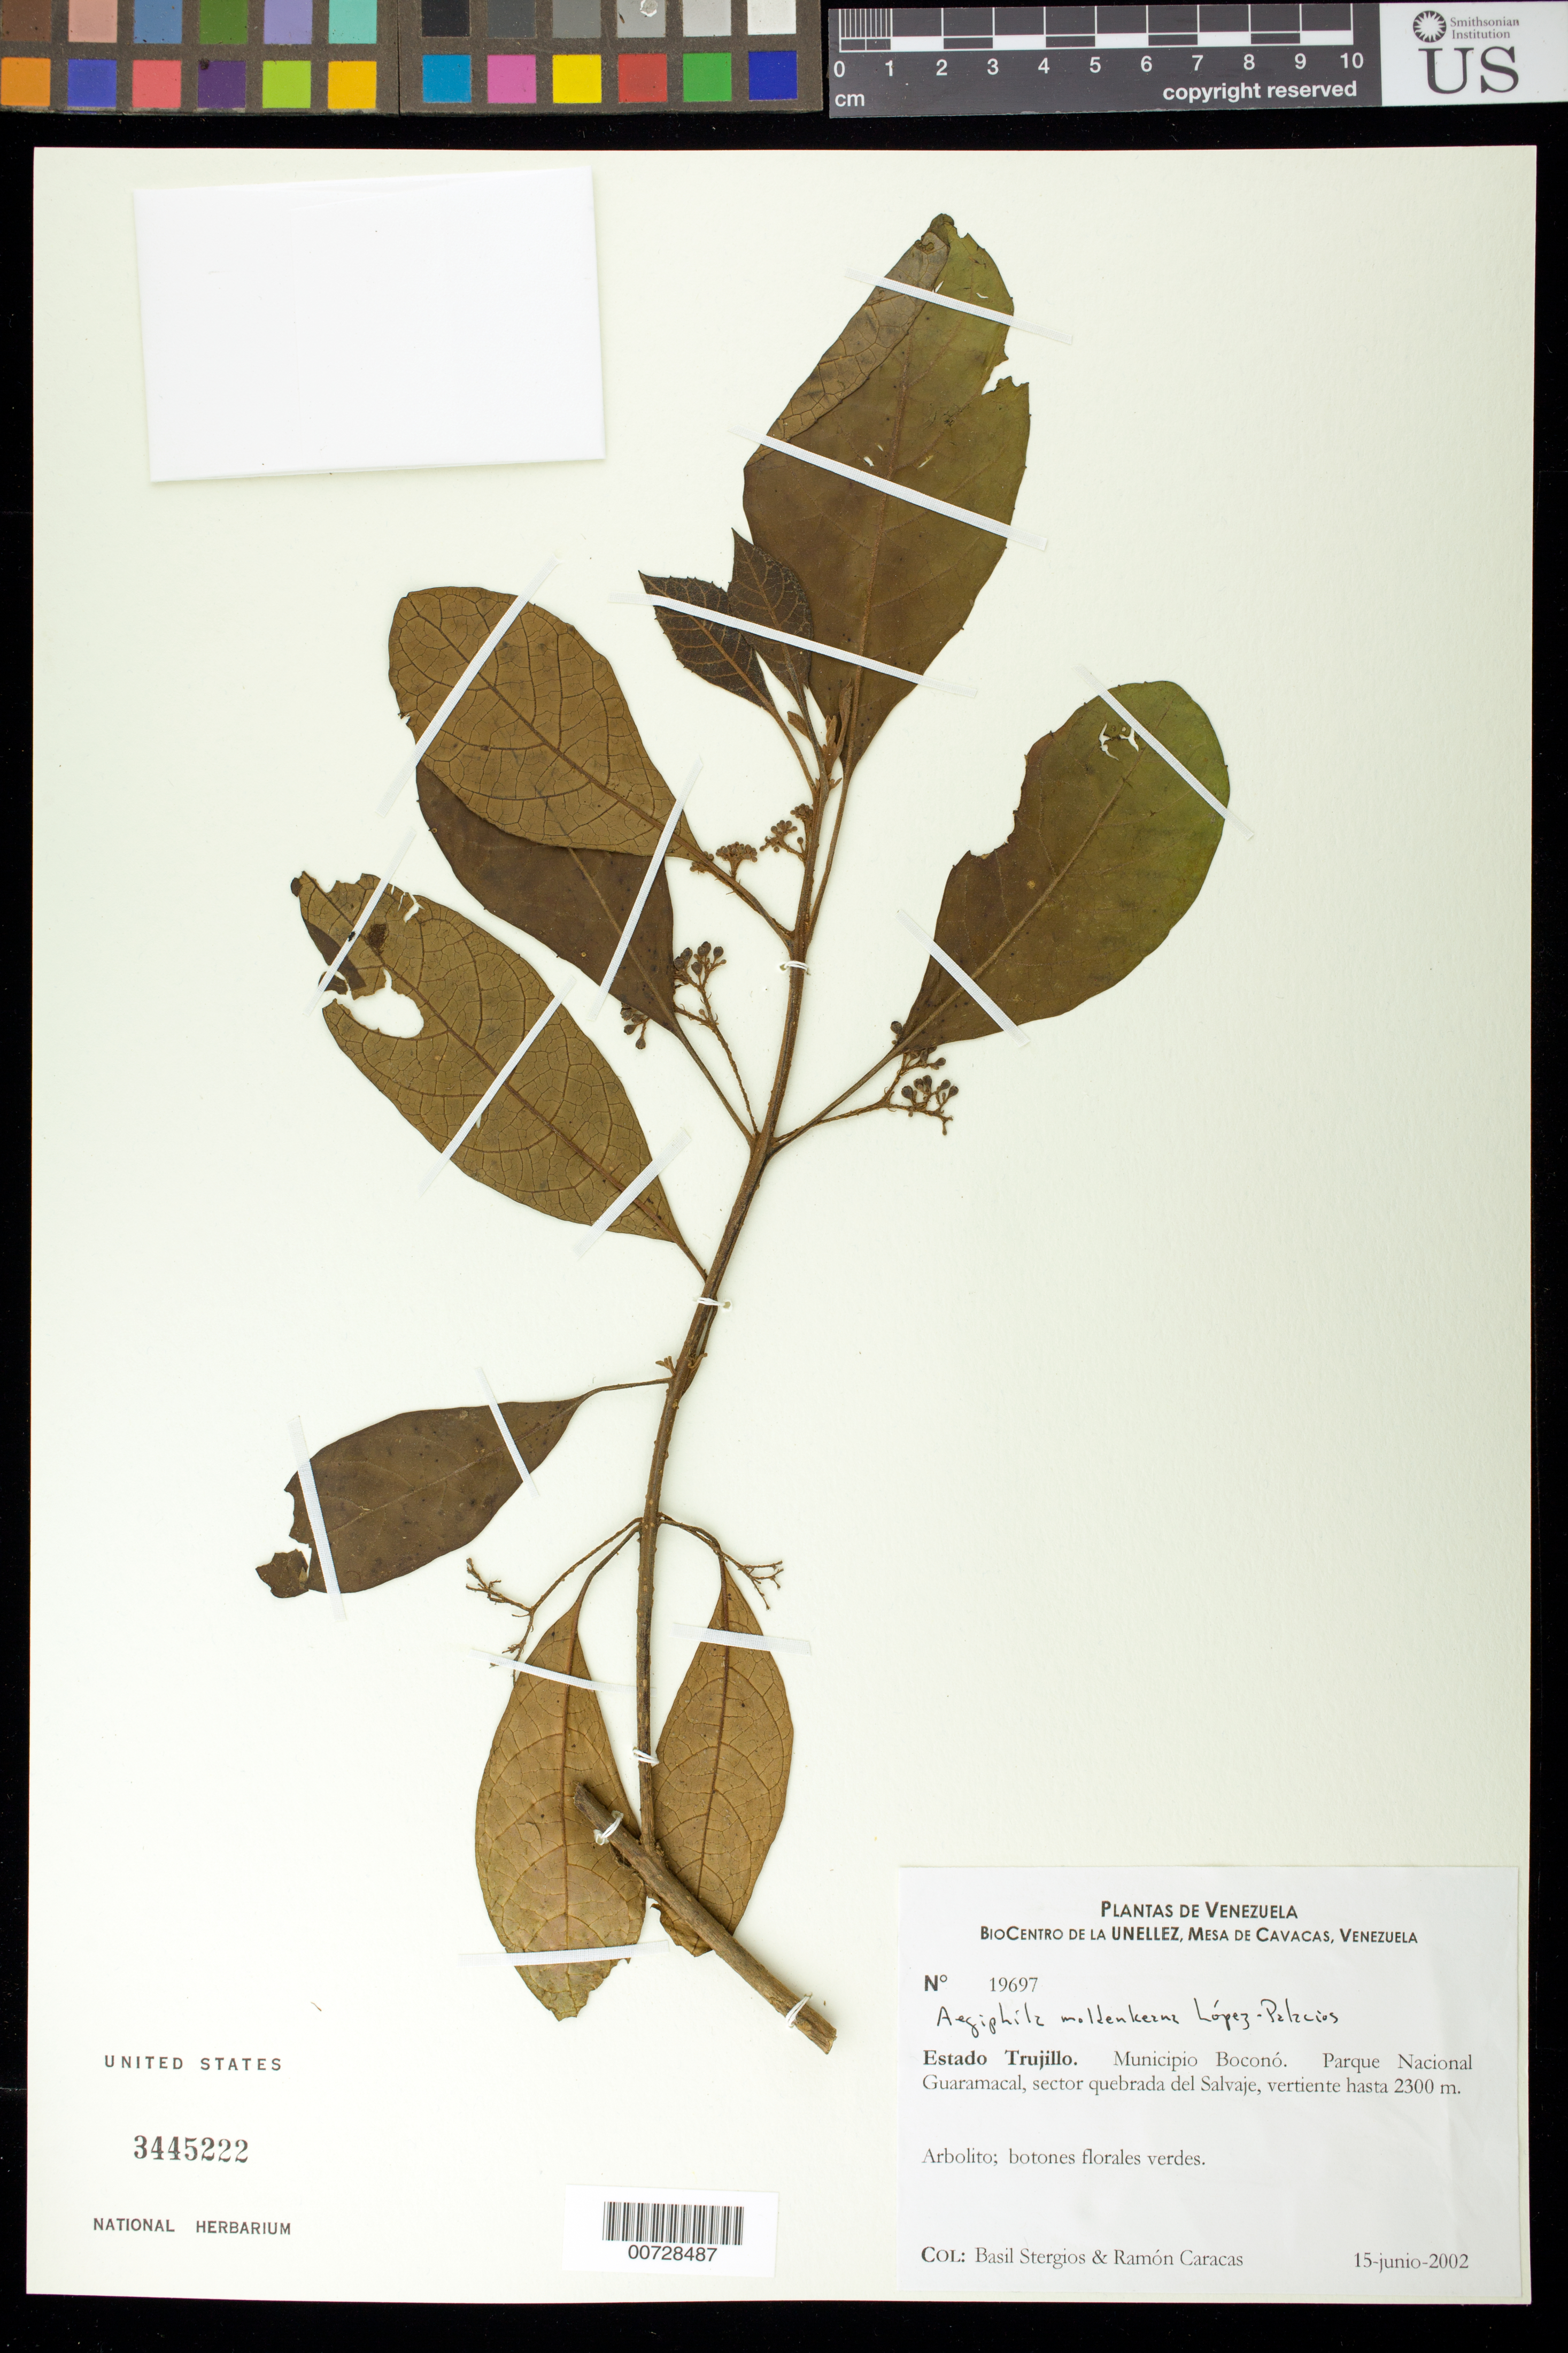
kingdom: Plantae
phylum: Tracheophyta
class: Magnoliopsida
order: Lamiales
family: Lamiaceae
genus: Aegiphila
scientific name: Aegiphila moldenkeana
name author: López-Pal.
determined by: Dorr, L. J., (BOT), Smithsonian Institution - National Museum of Natural History (UNITED STATES)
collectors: B. G. Stergios & R. Caracas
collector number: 19697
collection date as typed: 15 Jun 2002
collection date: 2002-06-15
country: Venezuela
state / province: Trujillo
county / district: Boconó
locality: Parque Nacional Guaramacal, sector quebrada del Salvaje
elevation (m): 2300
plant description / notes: PORT, US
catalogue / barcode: US 3445222